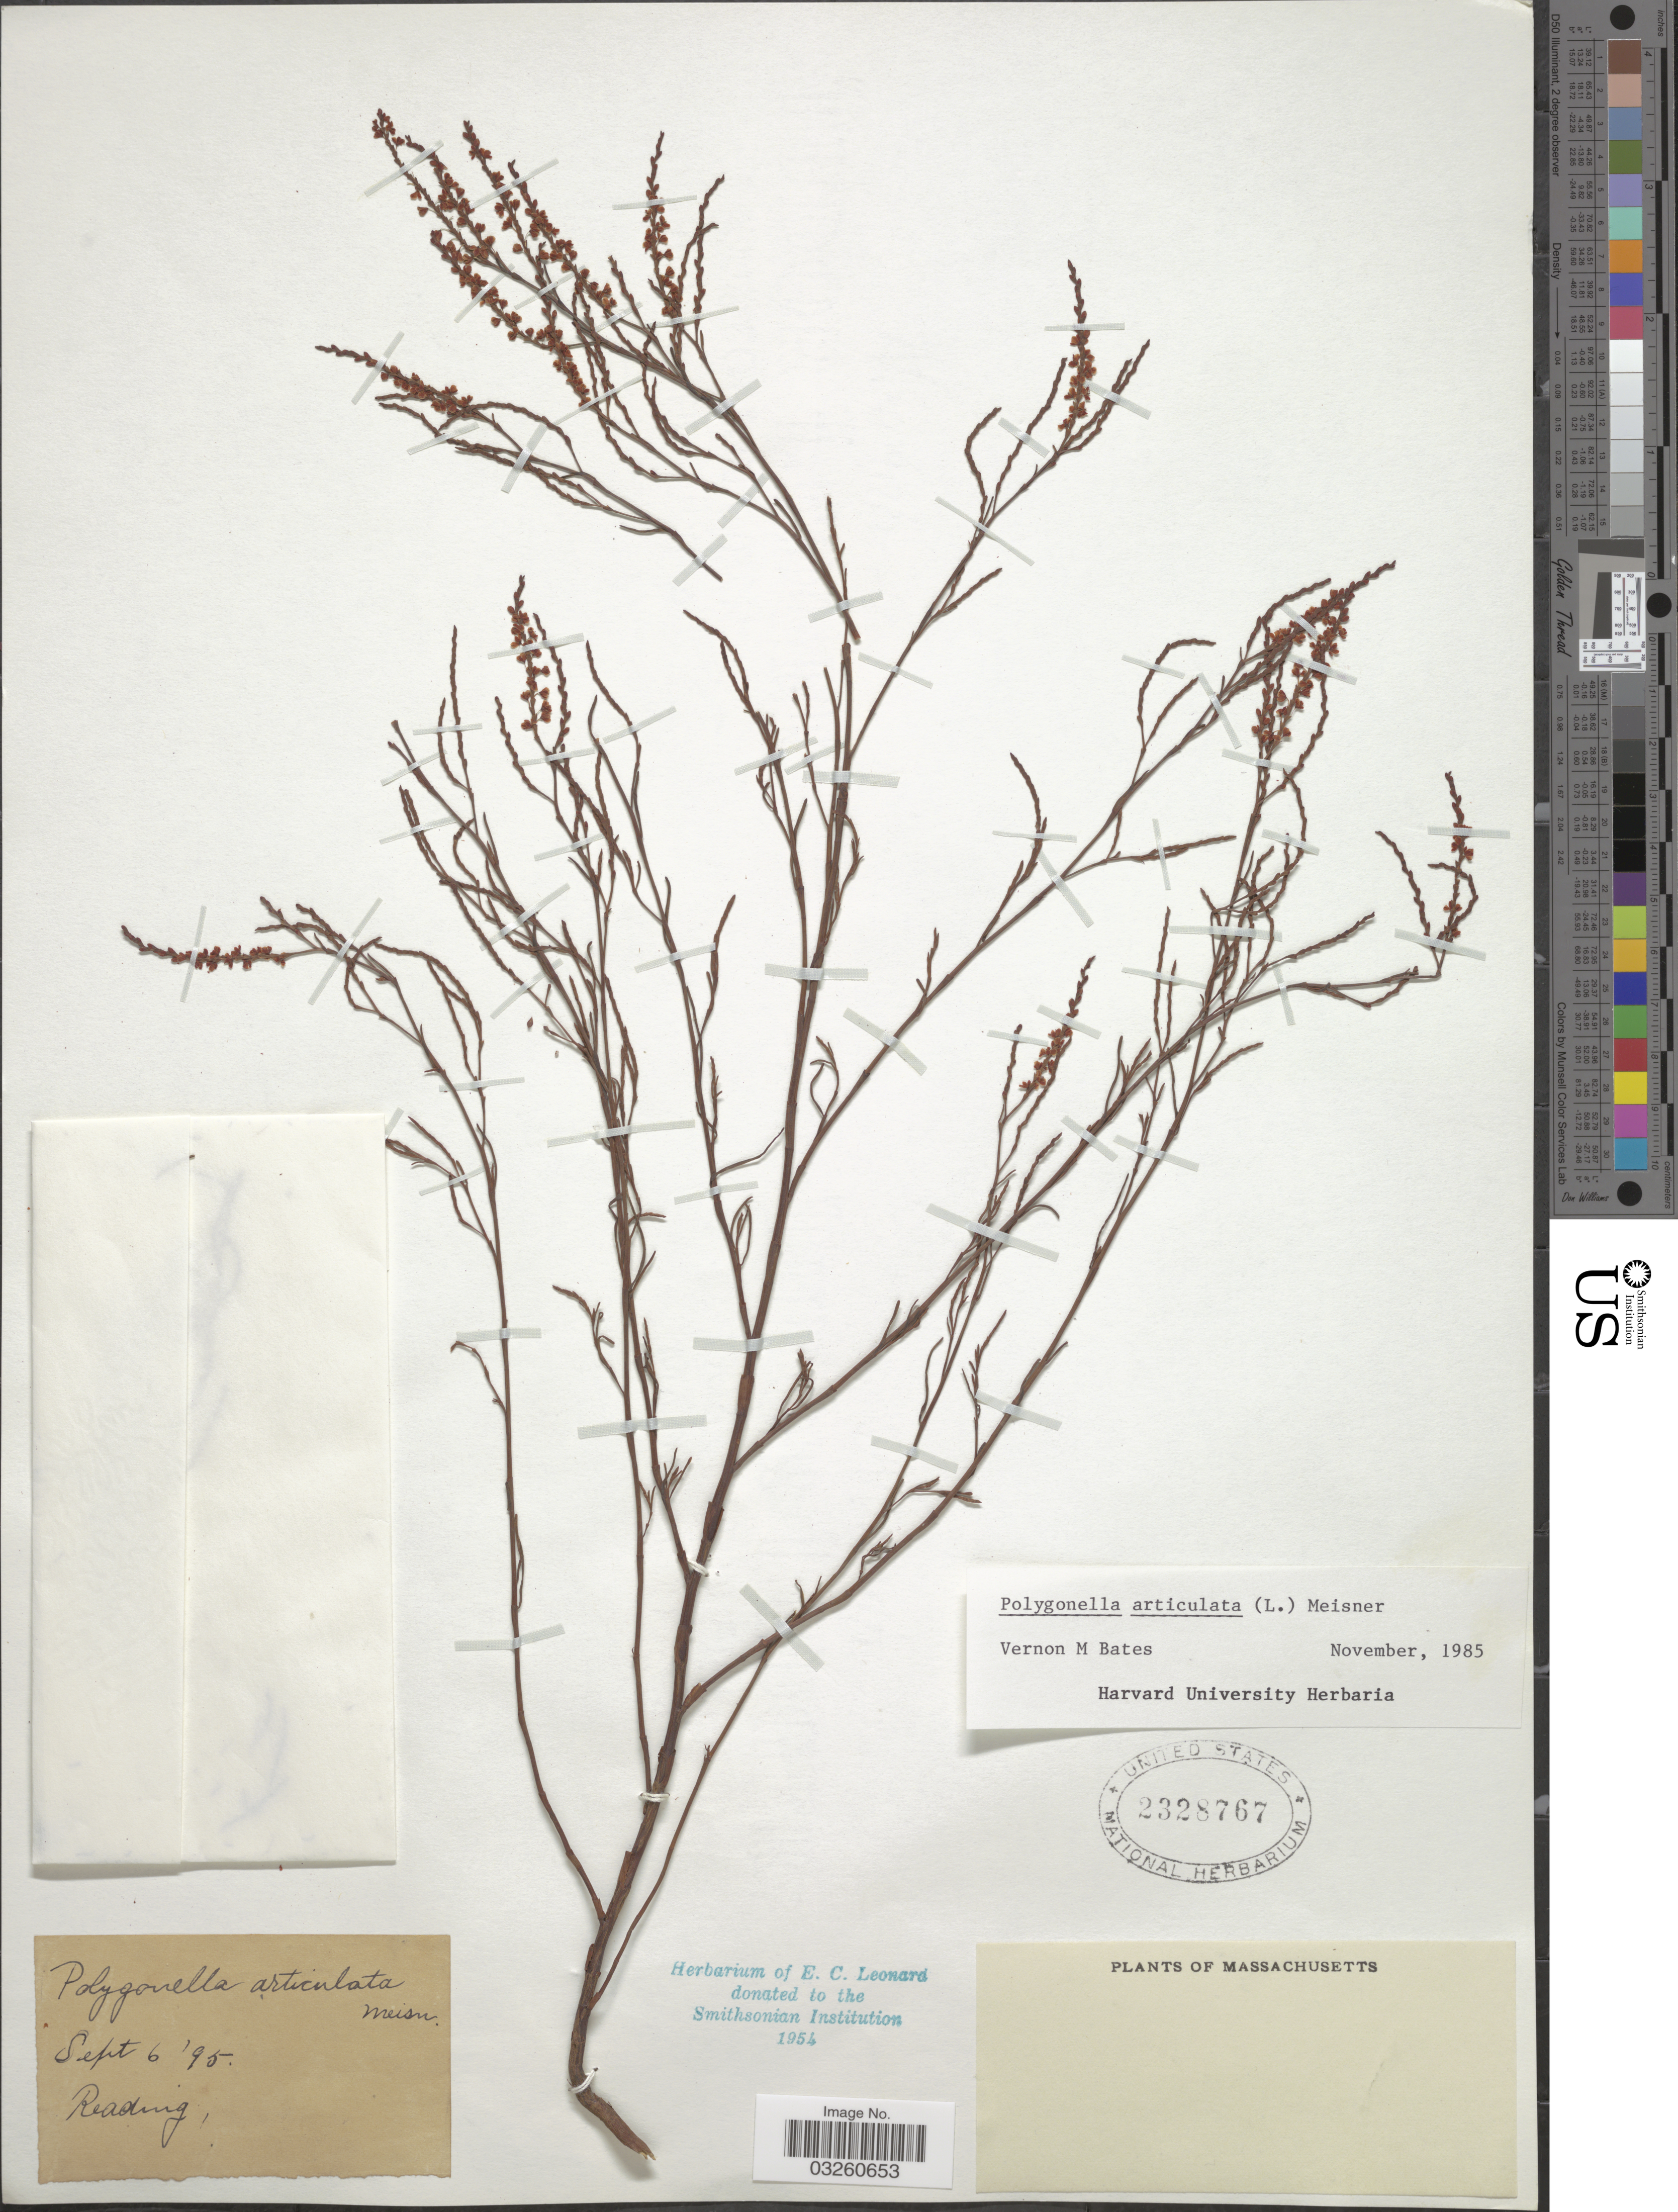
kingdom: Plantae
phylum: Tracheophyta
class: Magnoliopsida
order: Caryophyllales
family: Polygonaceae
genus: Polygonella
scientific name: Polygonella articulata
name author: (L.) Meisn.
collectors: ex herb. E.C. Leonard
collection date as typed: Transcribed d/m/y: 6/9/95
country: United States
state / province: Massachusetts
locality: Reading.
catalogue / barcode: US 2328767